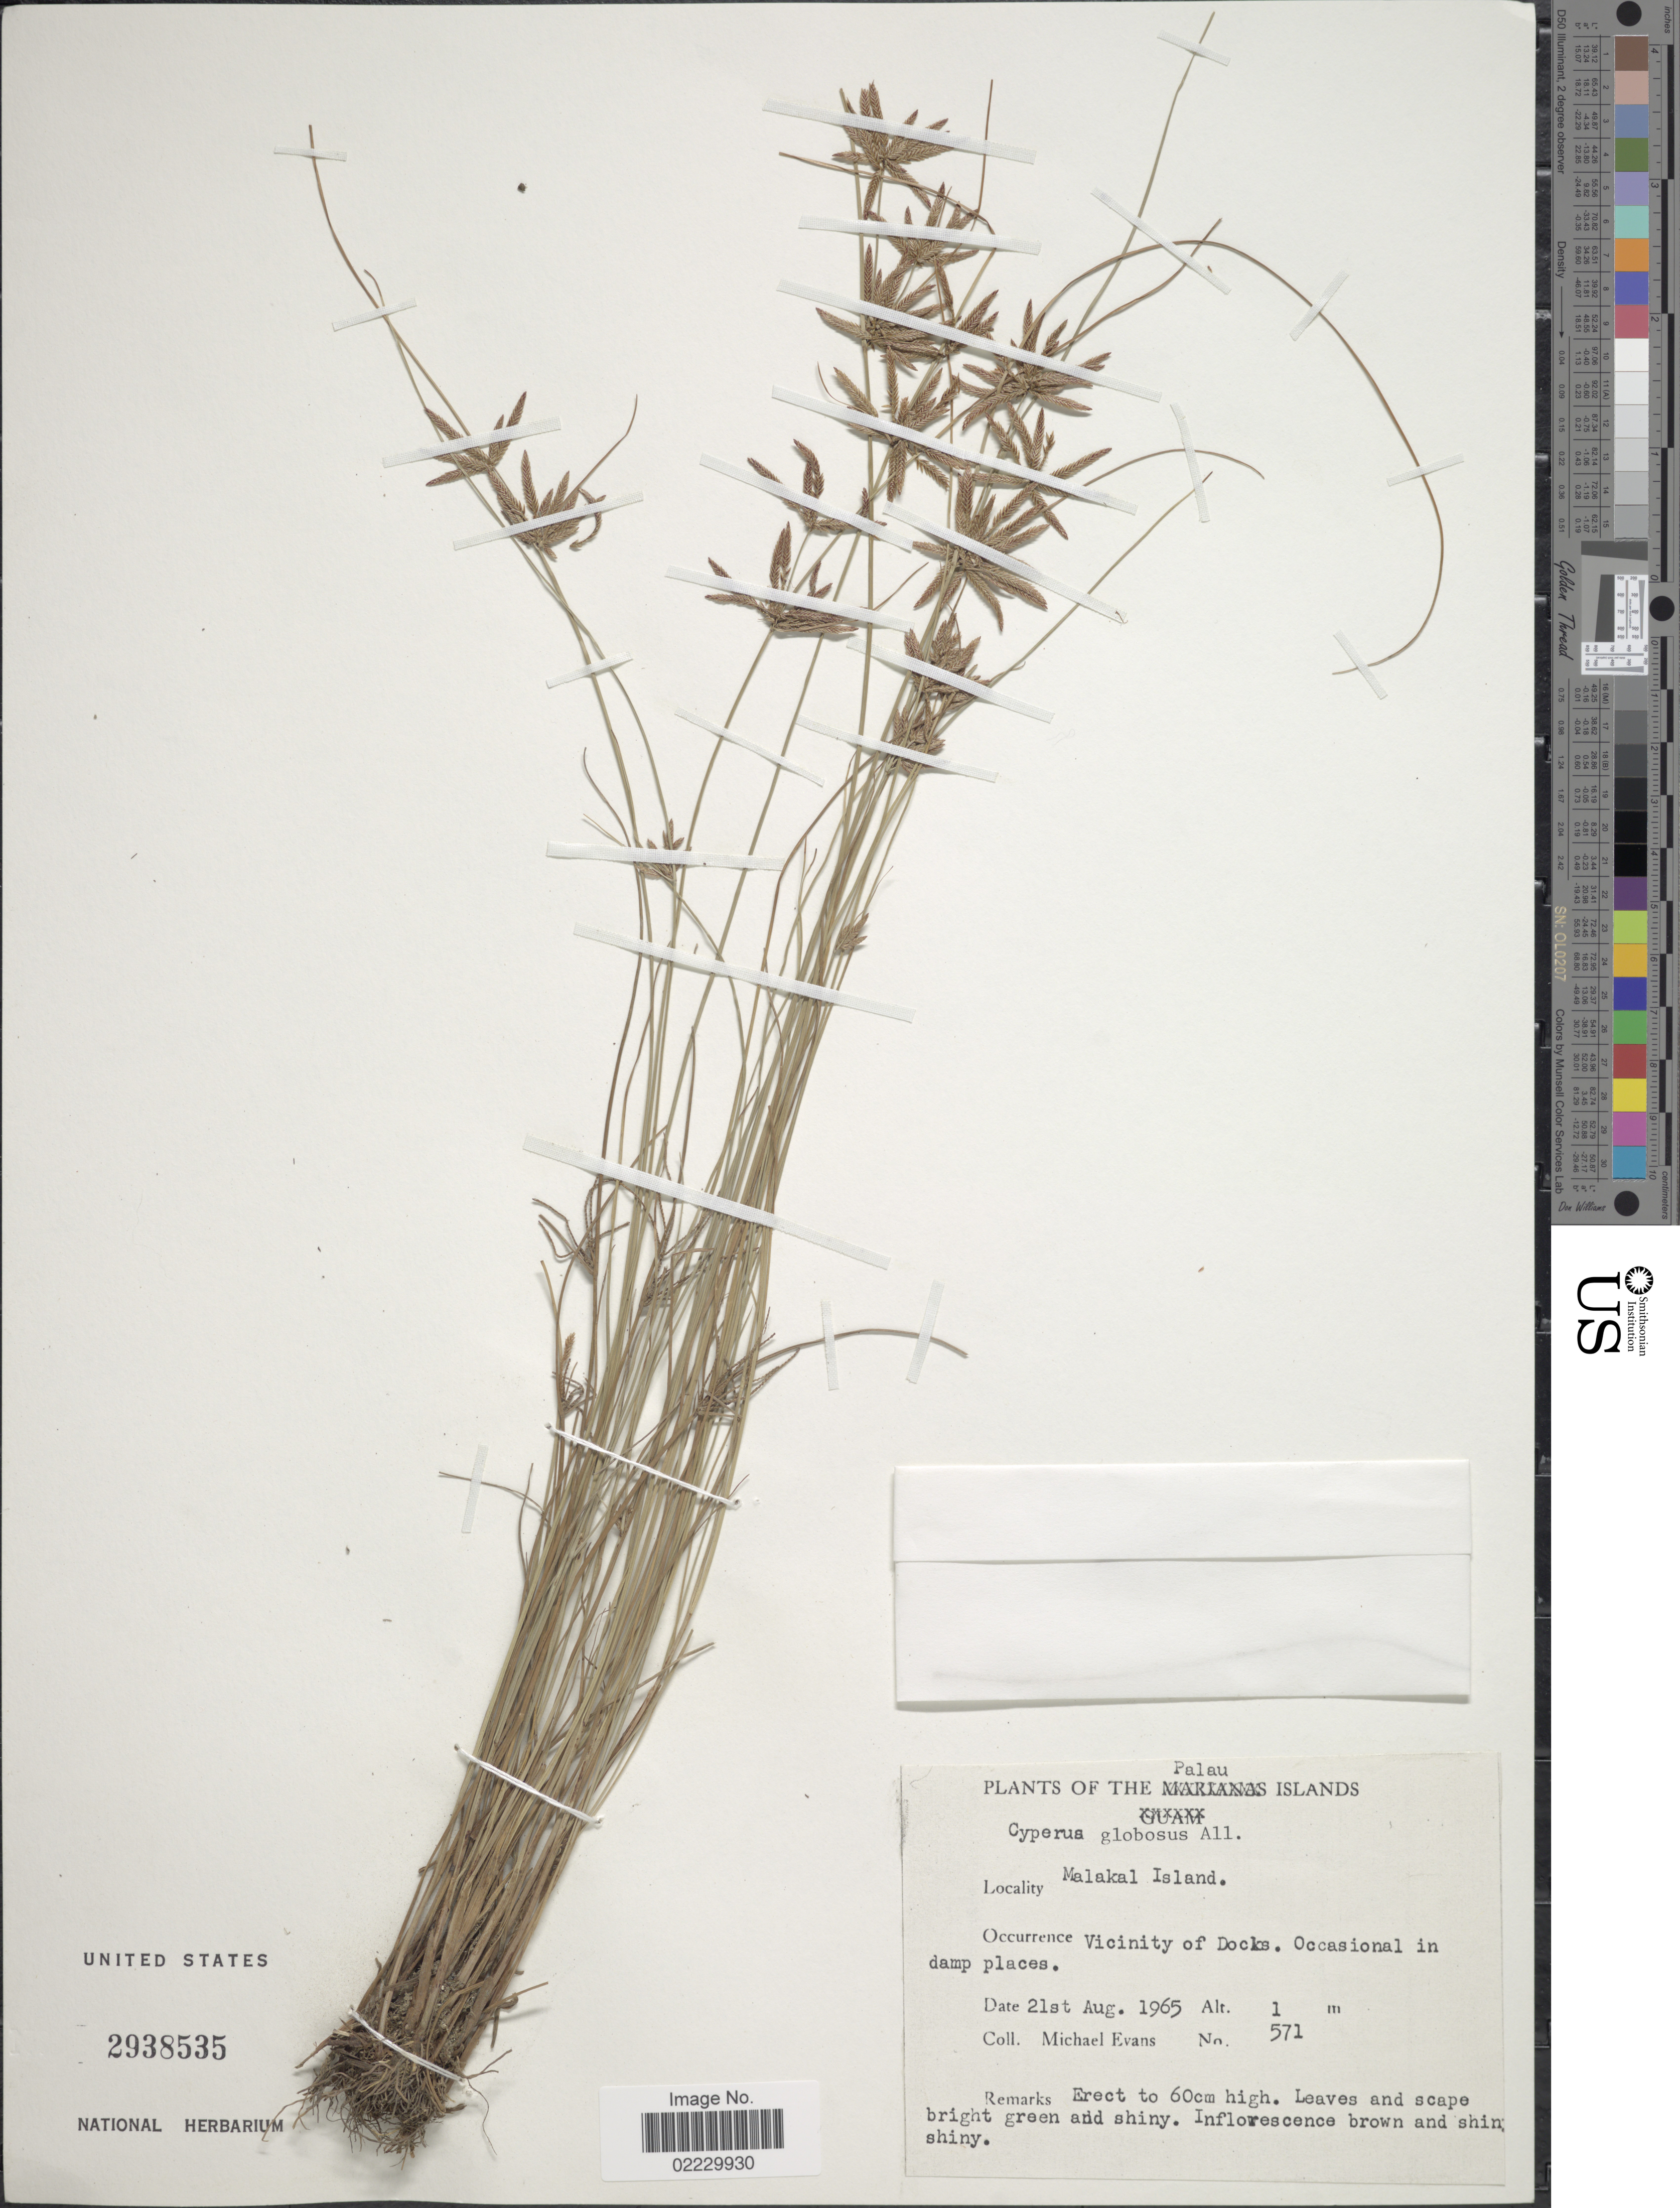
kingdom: Plantae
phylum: Tracheophyta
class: Liliopsida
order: Poales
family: Cyperaceae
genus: Cyperus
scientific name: Cyperus flavidus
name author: Retz.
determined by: Strong, Mark T., (BOT), Smithsonian Institution - National Museum of Natural History (UNITED STATES)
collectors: M. Evans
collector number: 571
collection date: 1965-08-21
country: Palau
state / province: Koror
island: Ngemelachel [Malakal]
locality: Malakal Island. Vicinity of Docks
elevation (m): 1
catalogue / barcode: US 2938535